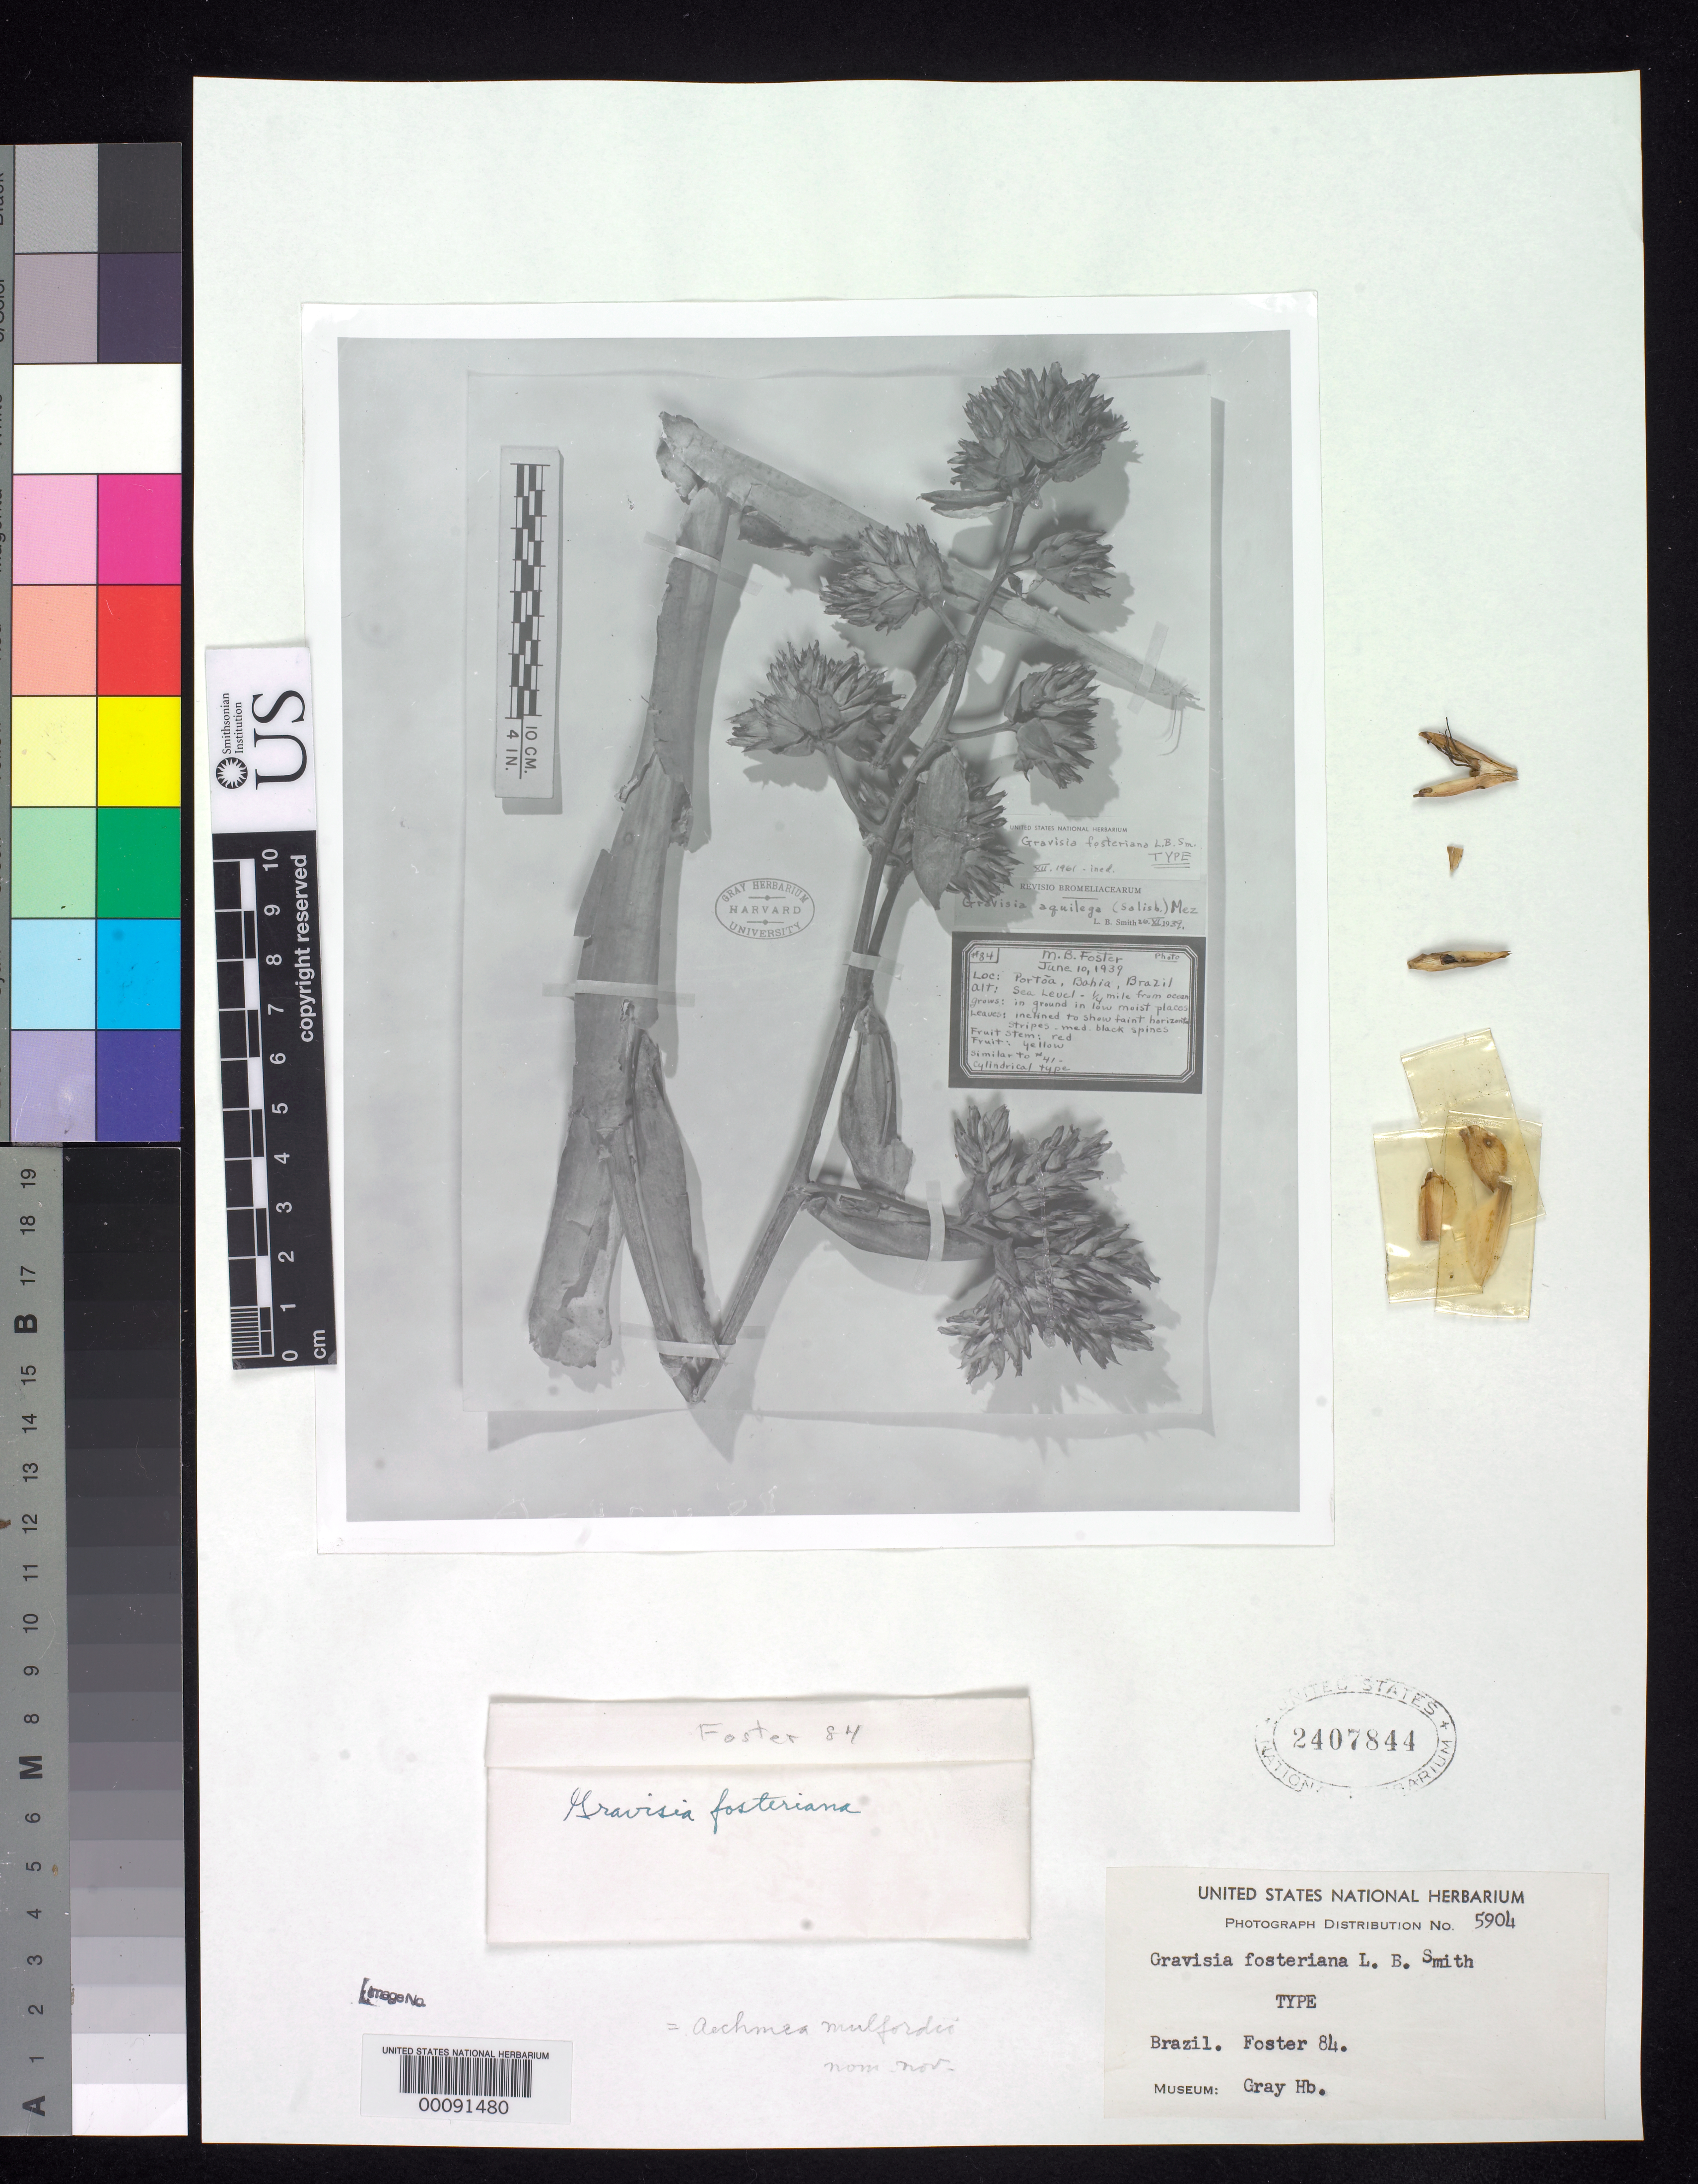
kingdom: Plantae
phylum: Tracheophyta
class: Liliopsida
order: Poales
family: Bromeliaceae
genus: Gravisia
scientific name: Gravisia fosteriana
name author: L.B. Sm.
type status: Isotype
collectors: M. B. Foster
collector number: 84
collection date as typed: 10 Jun 1939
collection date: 1939-06-10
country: Brazil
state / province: Bahia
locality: Portoa.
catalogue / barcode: US 2407844